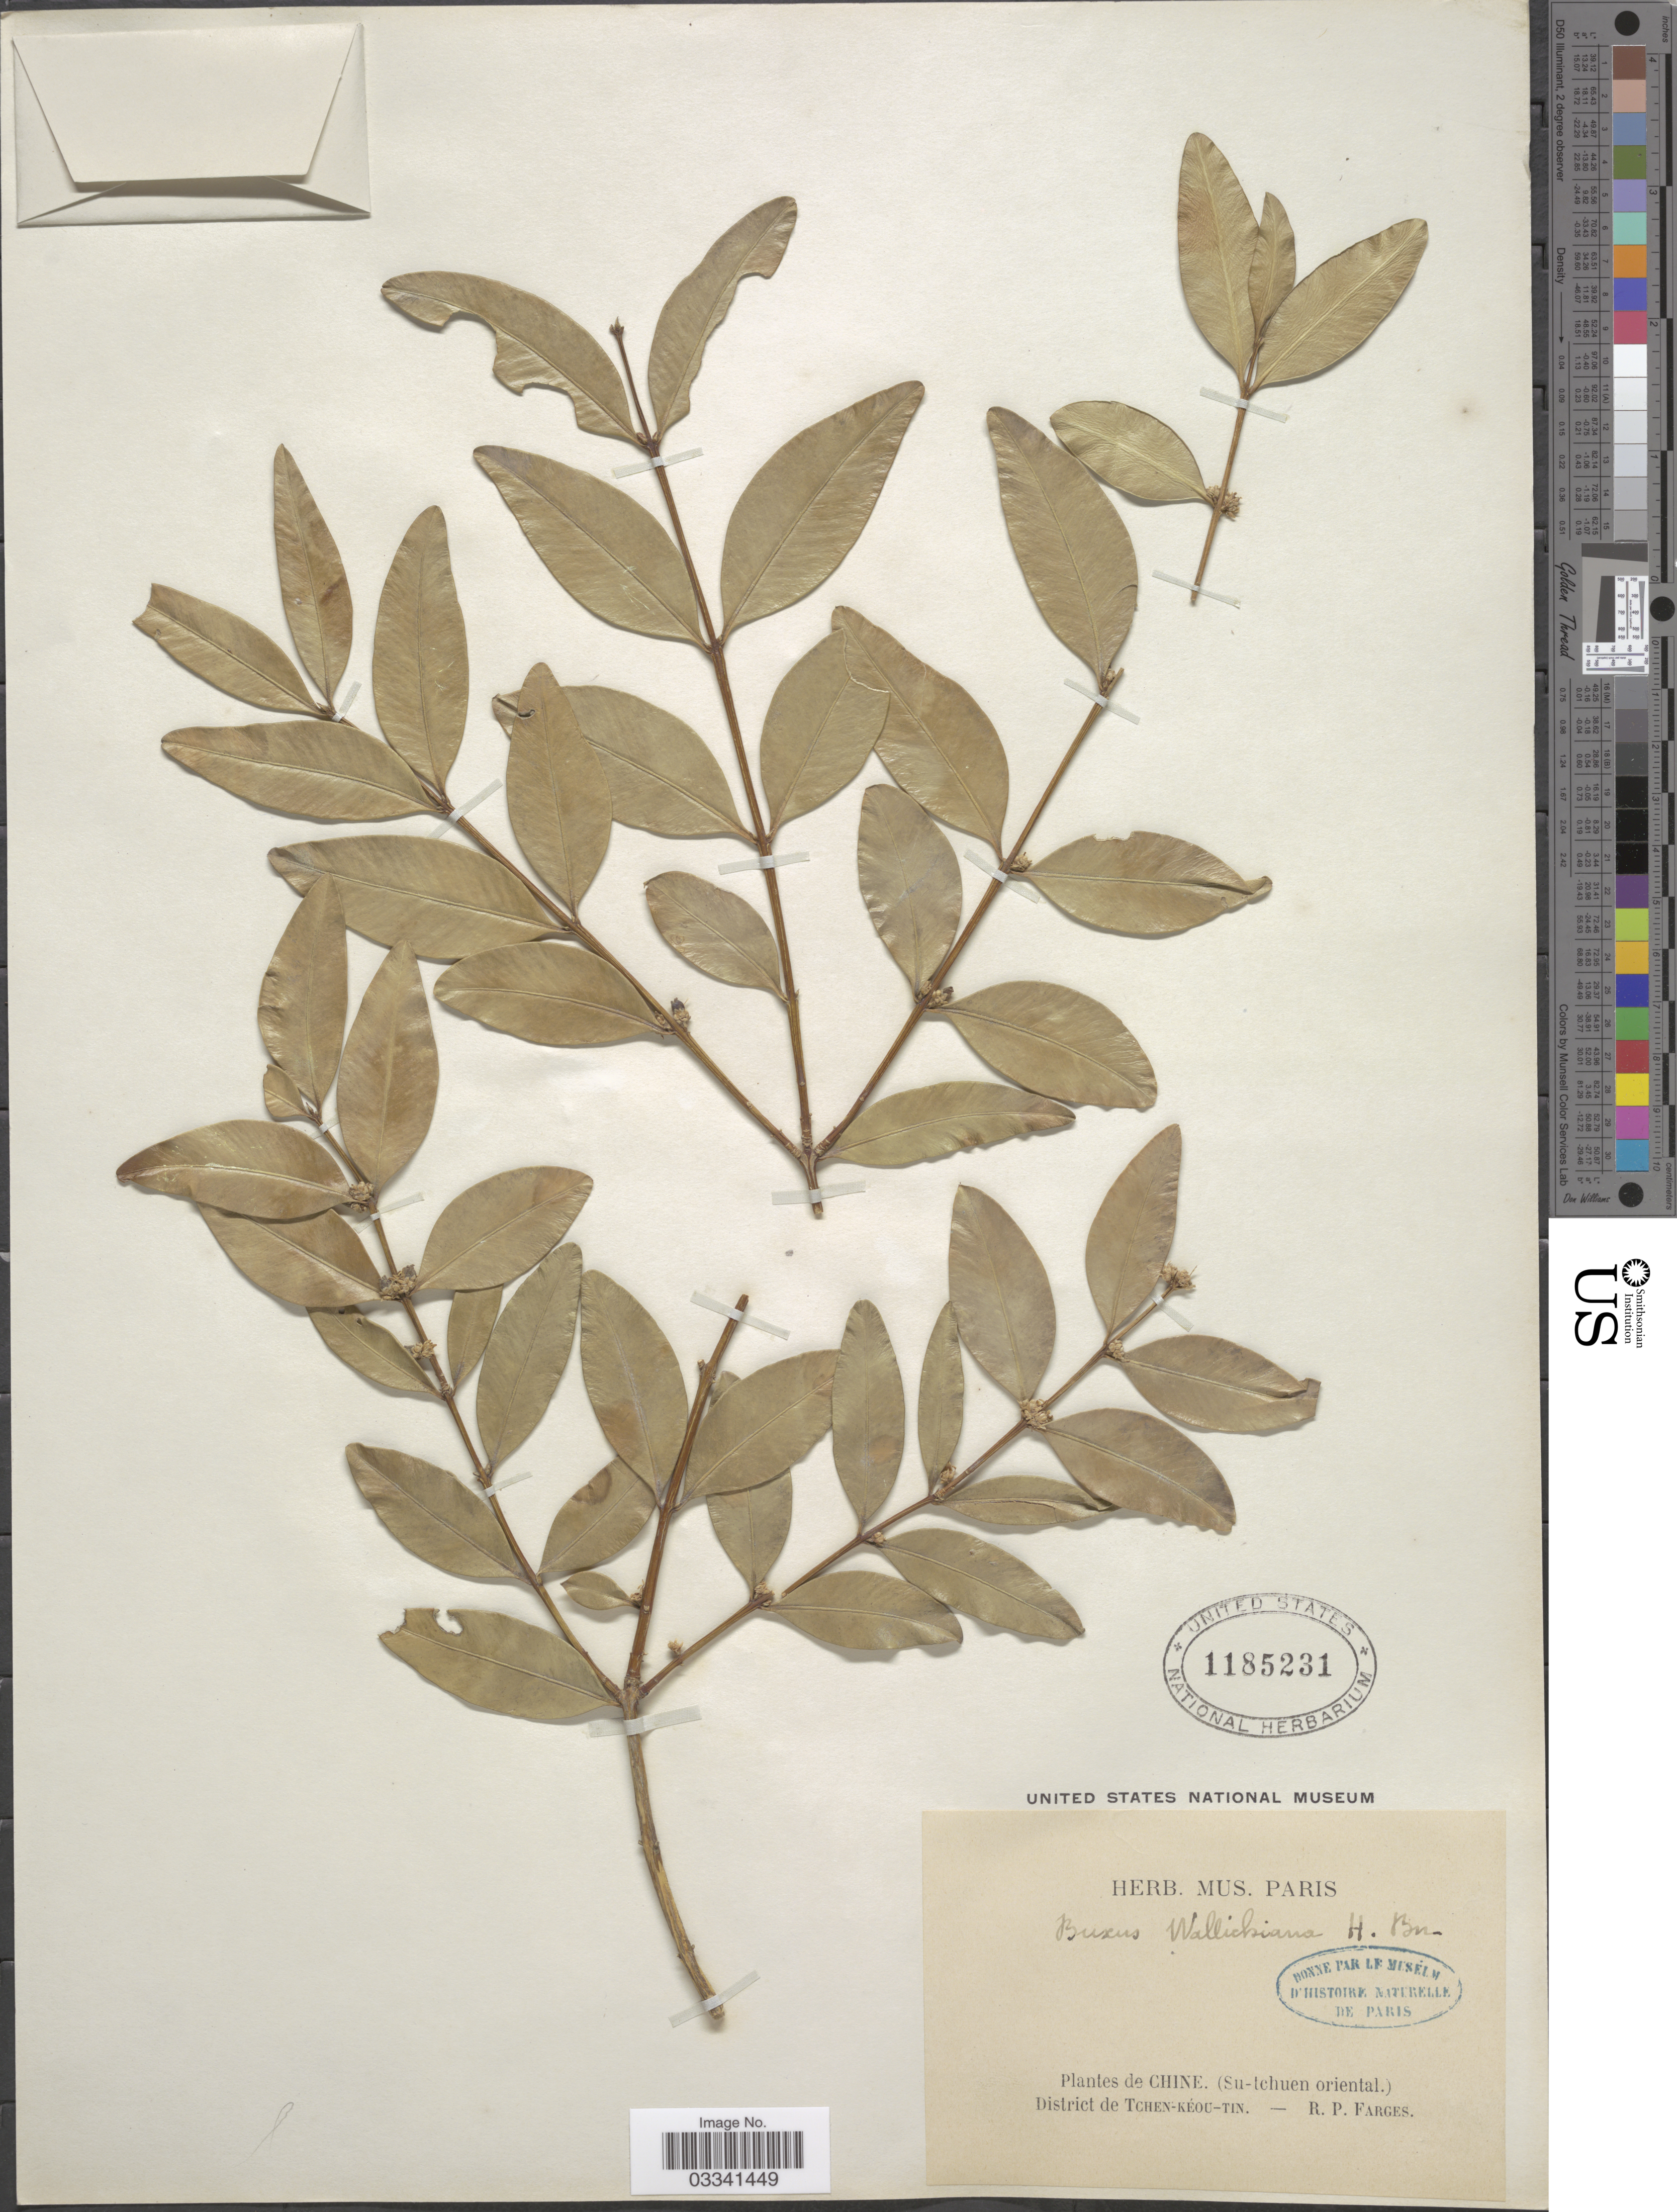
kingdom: Plantae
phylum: Tracheophyta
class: Magnoliopsida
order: Buxales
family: Buxaceae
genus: Buxus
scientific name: Buxus wallichiana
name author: Baill.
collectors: R. Farges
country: China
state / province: Sichuan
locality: (Su-tchuen oriental.). District de Tchen-Kéou-Tin.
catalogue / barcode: US 1185231